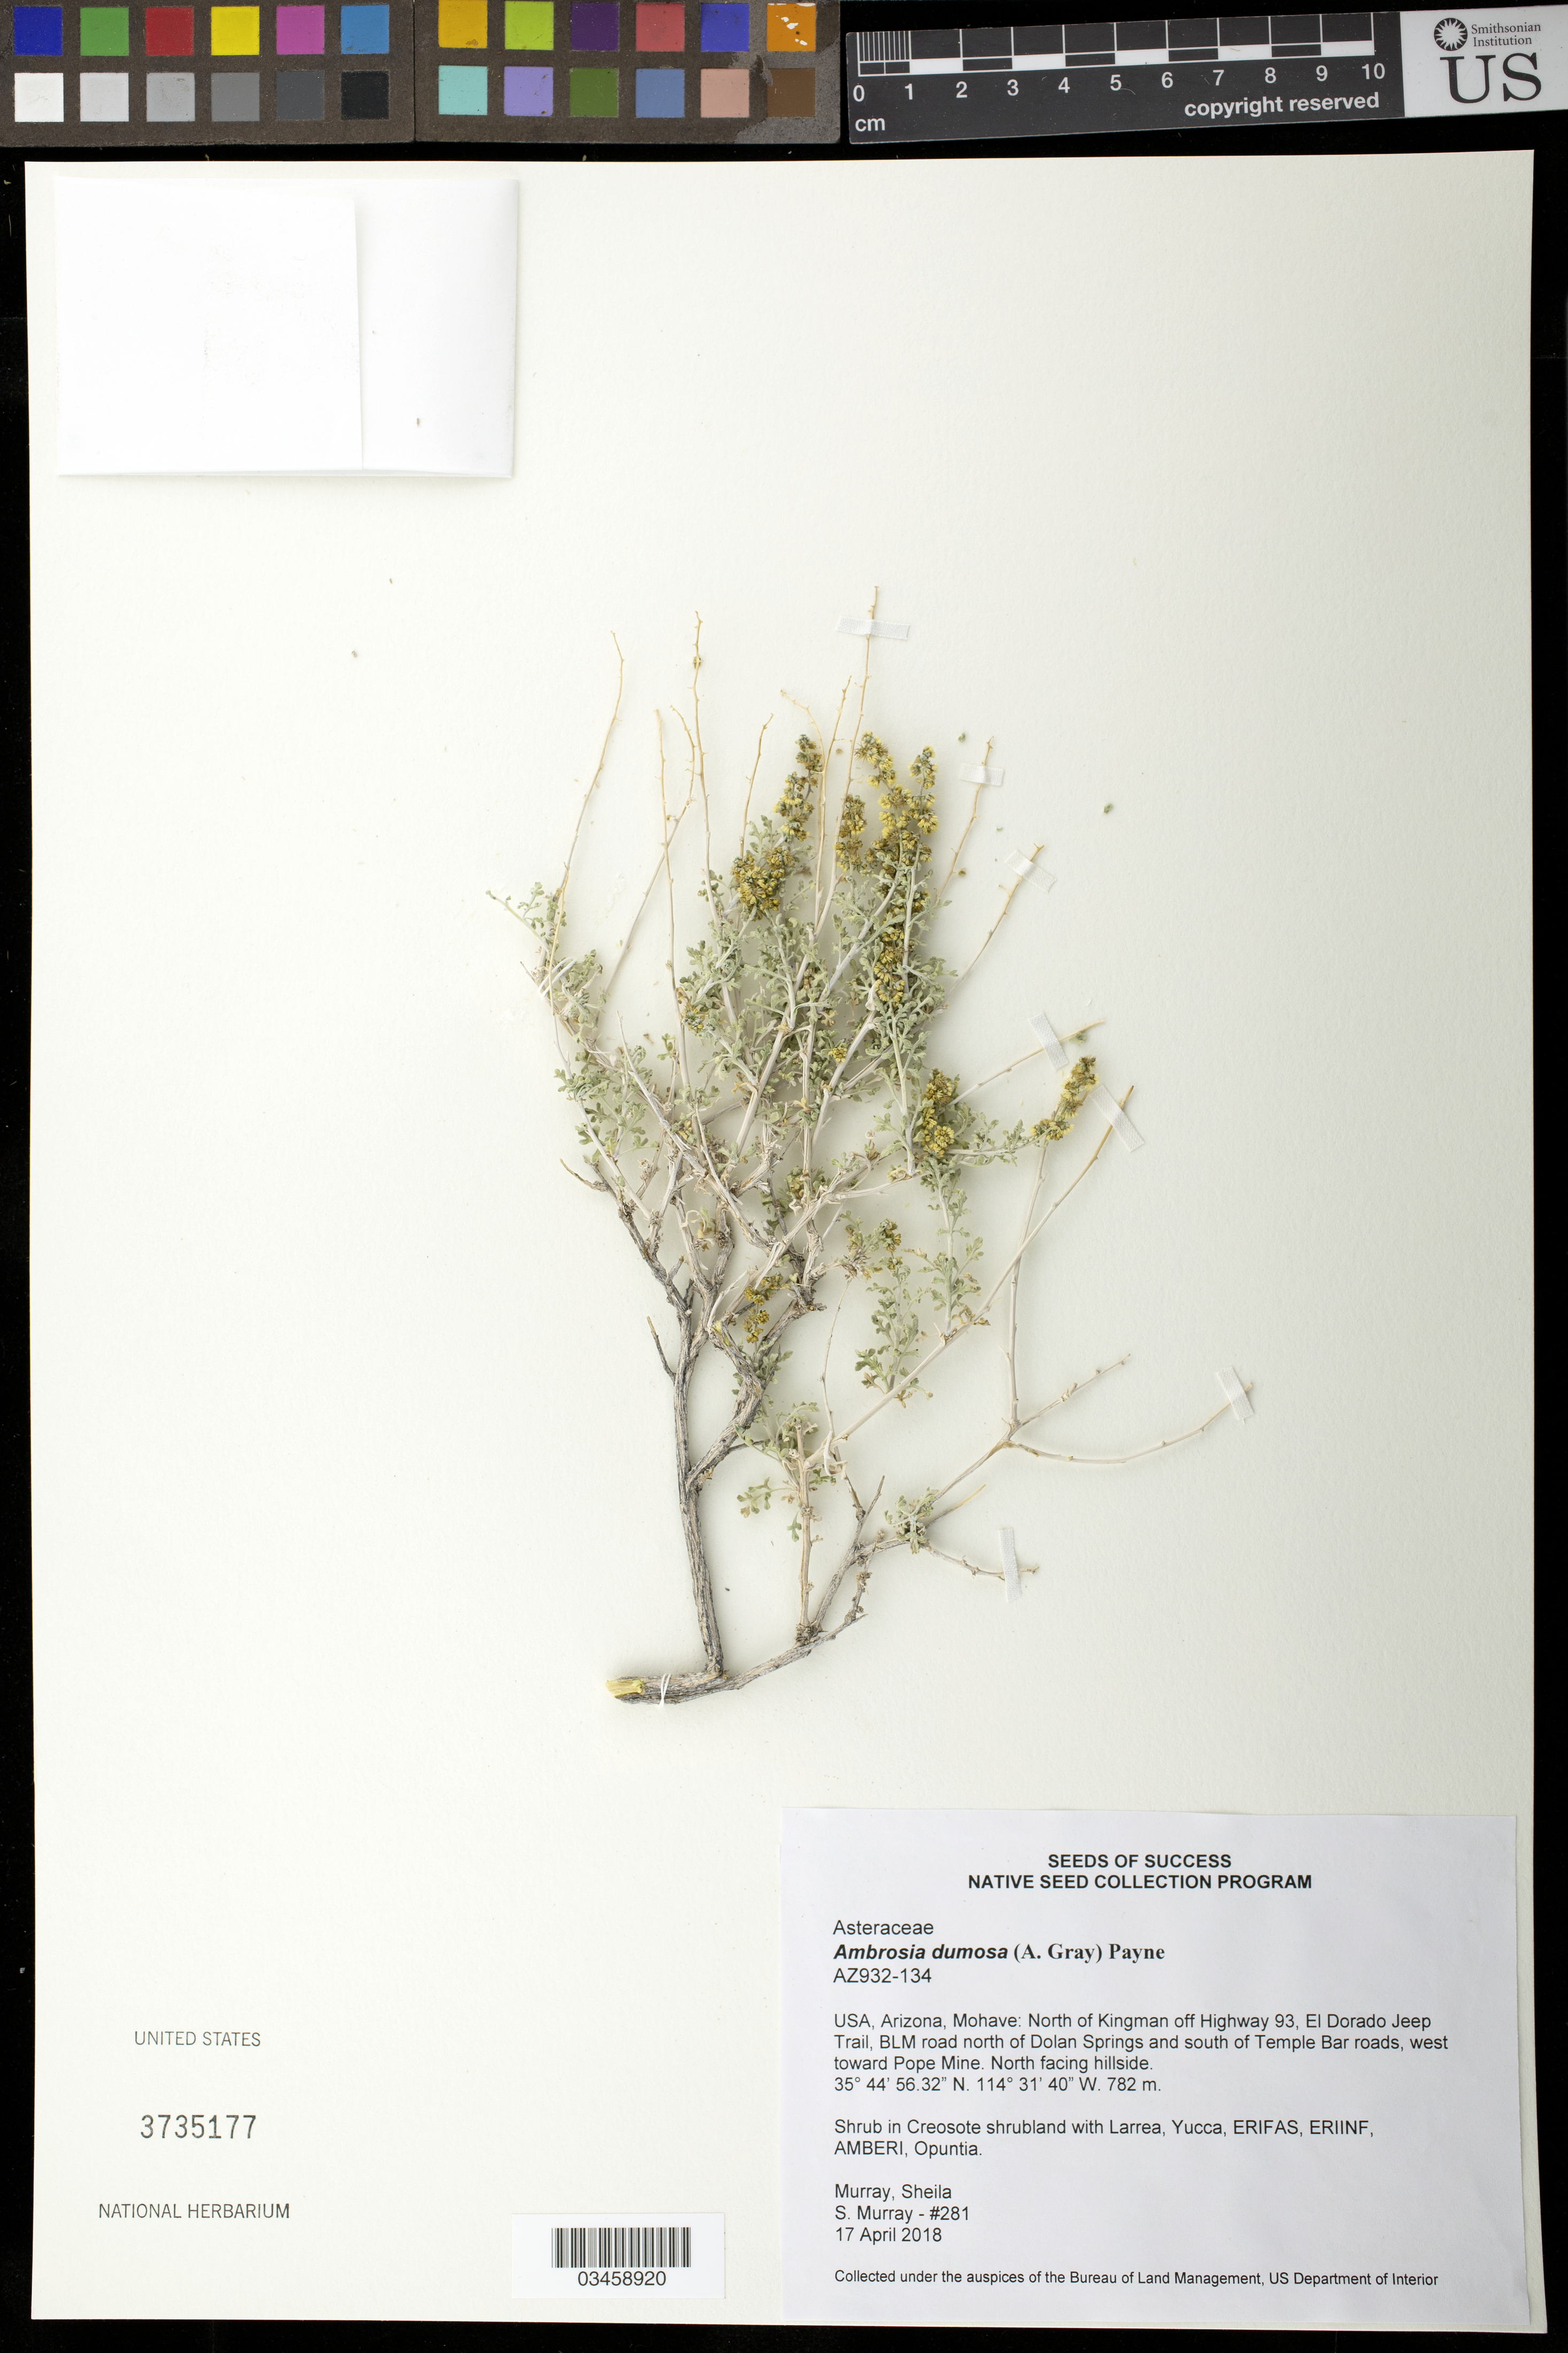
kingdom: Plantae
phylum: Tracheophyta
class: Magnoliopsida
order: Asterales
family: Asteraceae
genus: Ambrosia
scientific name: Ambrosia dumosa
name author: (A. Gray) W.W.Payne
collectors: S. Murray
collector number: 281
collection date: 2018-04-17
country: United States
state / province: Arizona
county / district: Mohave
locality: N of Kingman off Hwy 93, El Dorado Jeep Trail, BLM road N of Dolan Springs and S of Temple Bar roads, W toward Pope Mine.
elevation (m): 238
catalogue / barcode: US 3735177